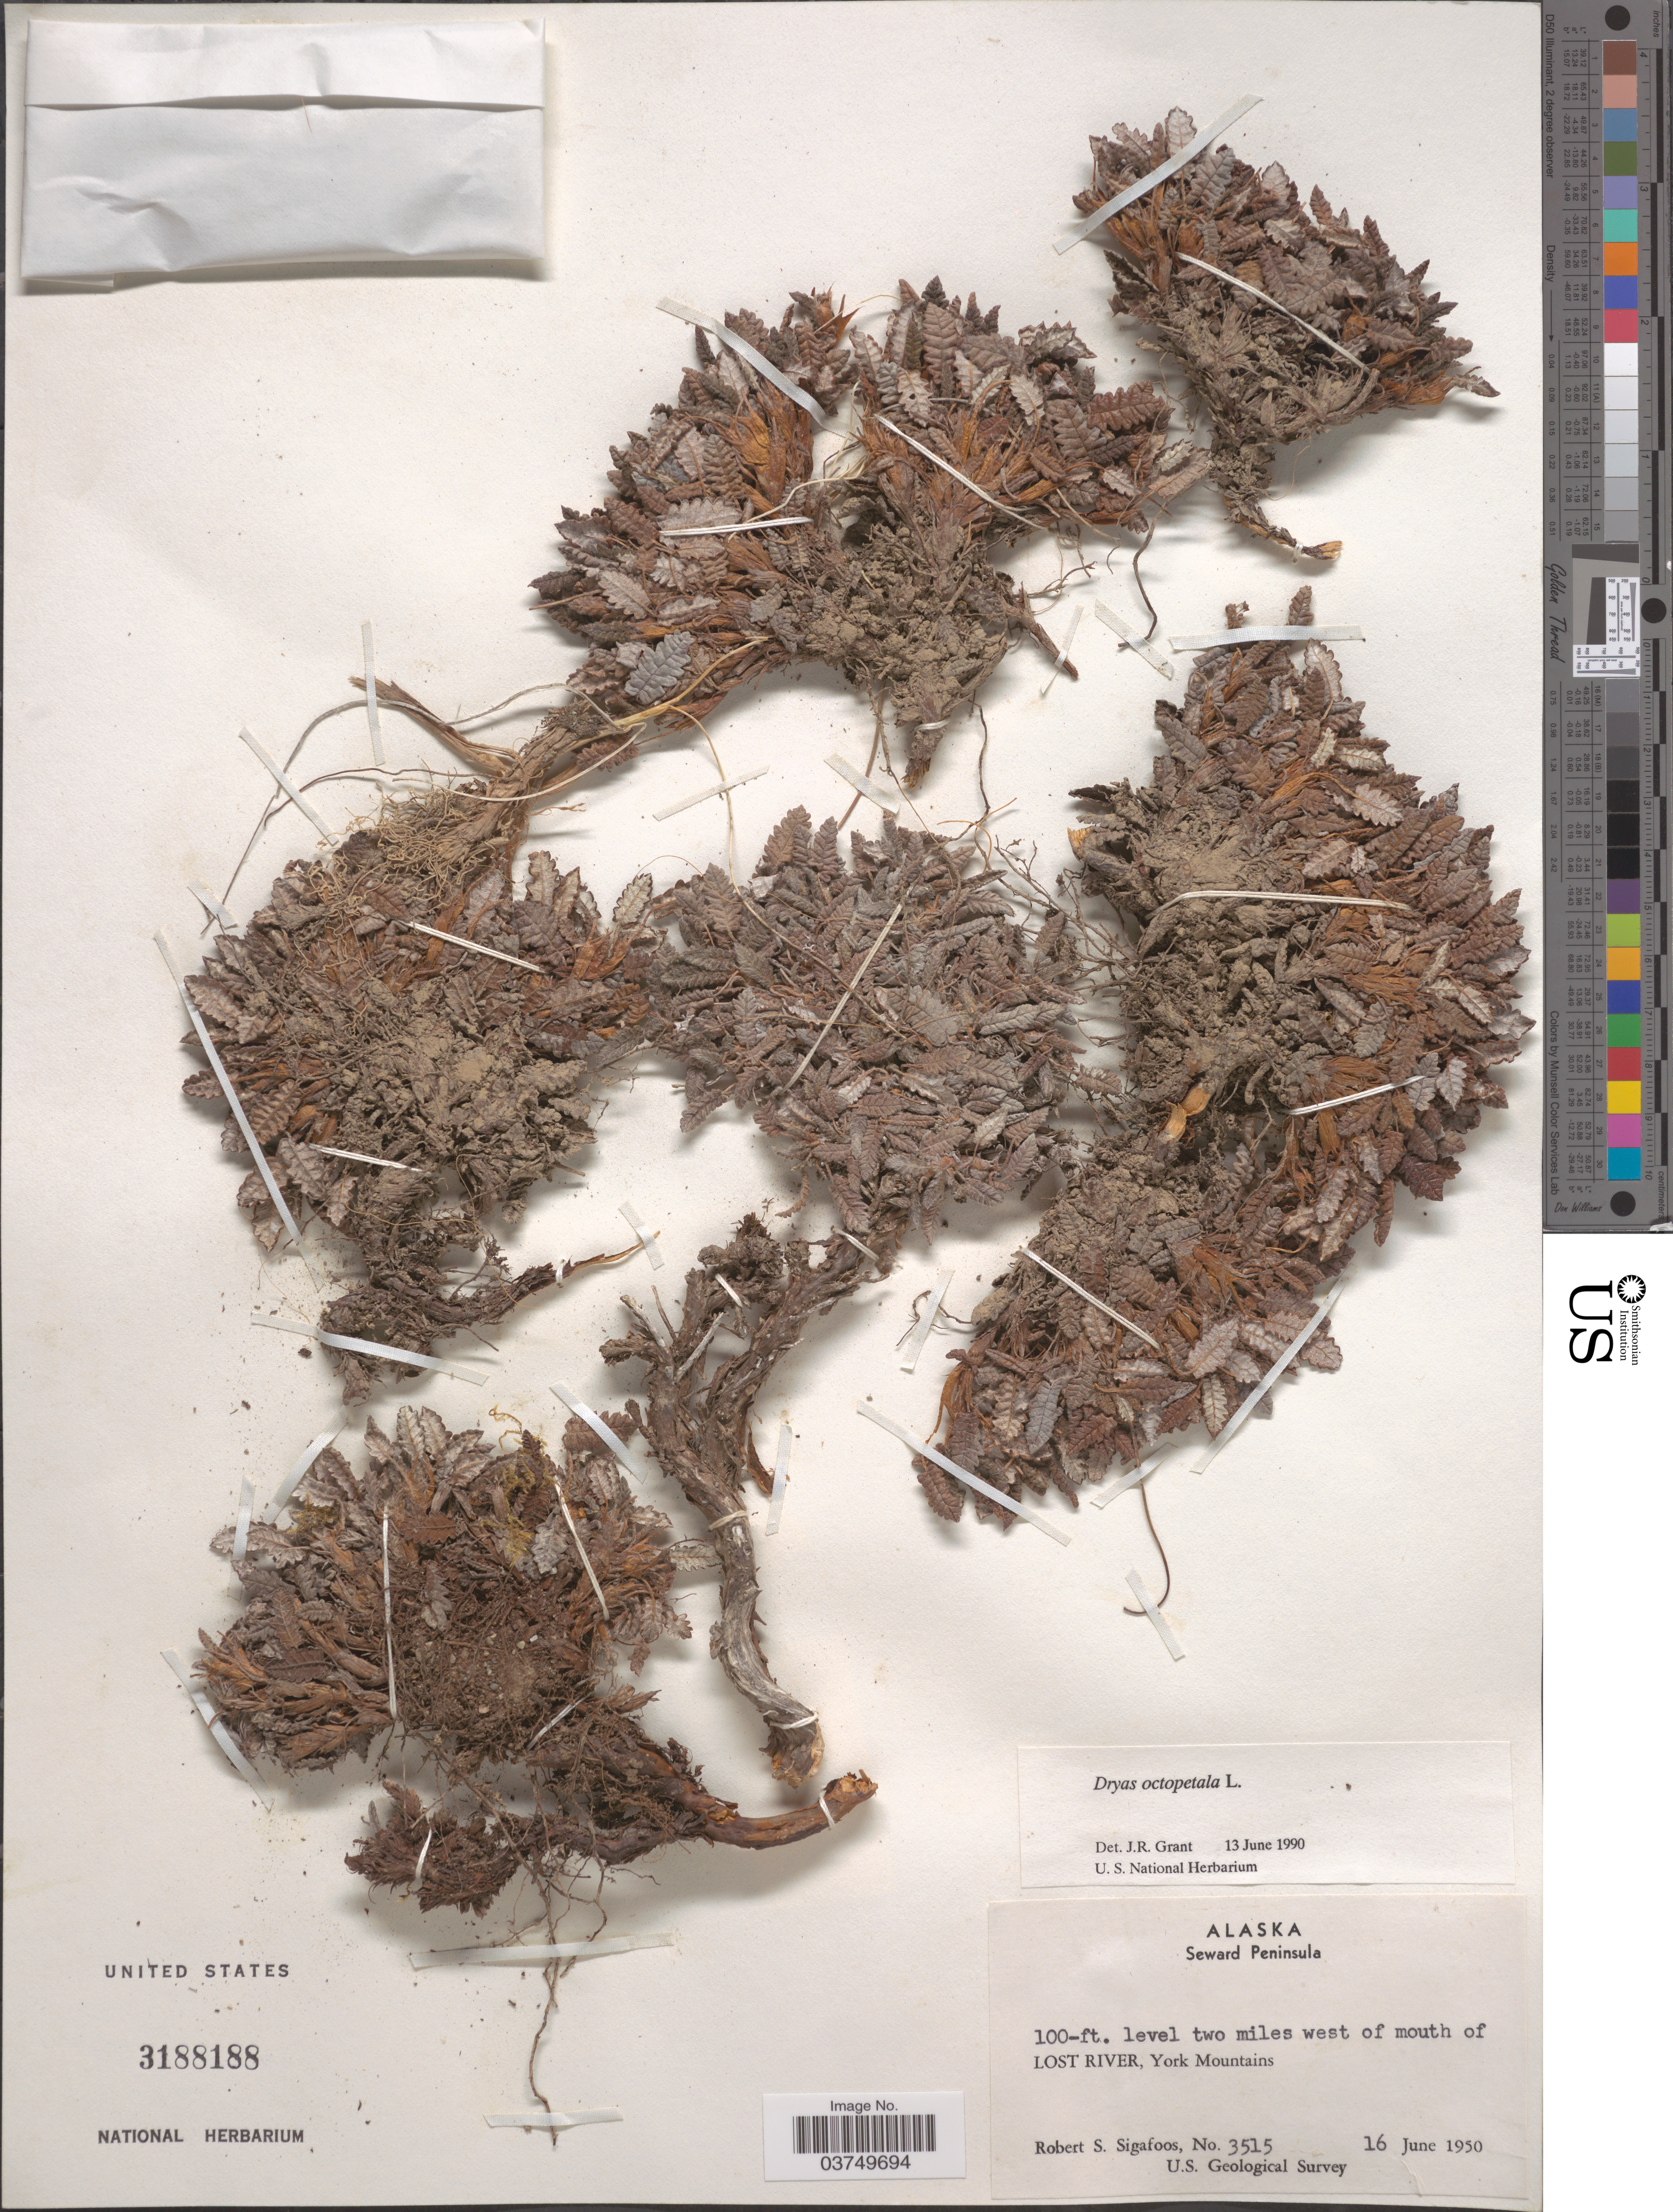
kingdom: Plantae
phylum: Tracheophyta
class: Magnoliopsida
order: Rosales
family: Rosaceae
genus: Dryas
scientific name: Dryas octopetala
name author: L.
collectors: R. Sigafoos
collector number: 3515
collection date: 1950-06-16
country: United States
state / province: Alaska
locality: Seward Peninsula. Level two miles west of mouth of Lost River, York Mountains.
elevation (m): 30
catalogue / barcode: US 3188188